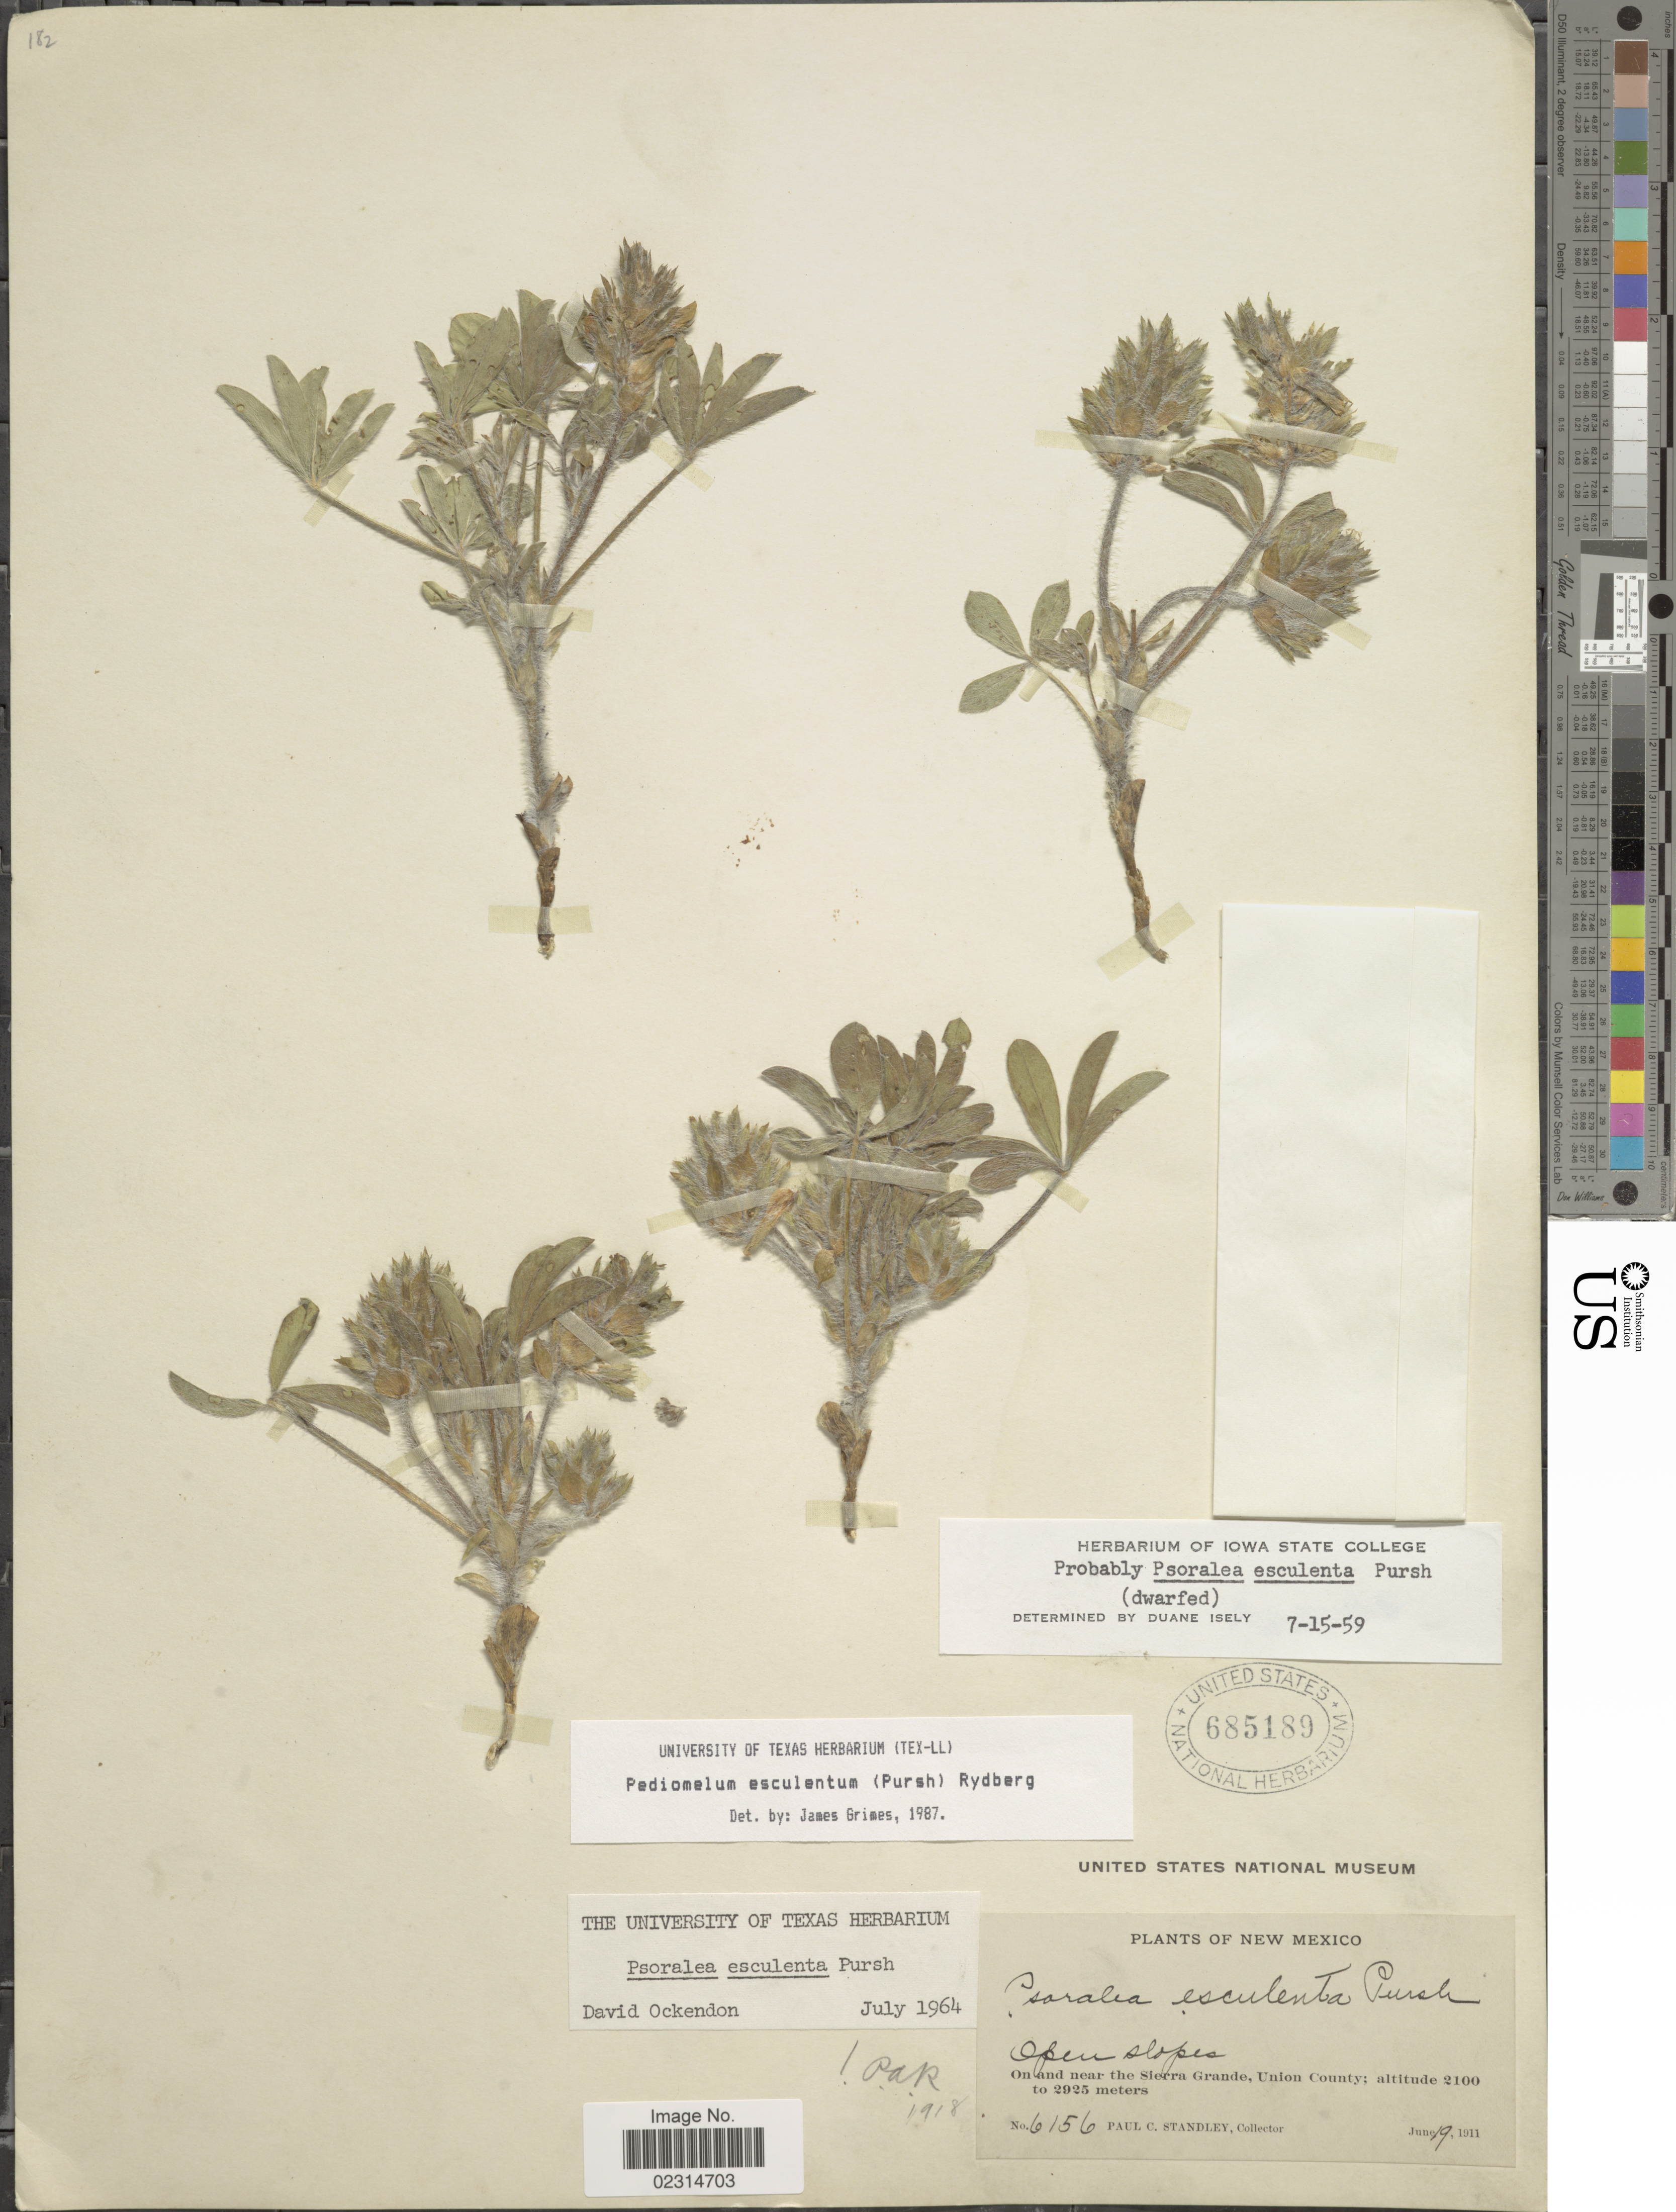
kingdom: Plantae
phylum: Tracheophyta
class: Magnoliopsida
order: Fabales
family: Fabaceae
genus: Pediomelum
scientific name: Pediomelum esculentum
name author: (Pursh) Rydb.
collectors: P. C. Standley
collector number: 6156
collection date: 1911-06-19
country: United States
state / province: New Mexico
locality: Open slopes, On and near the Sierra Grande, Union County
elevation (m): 2100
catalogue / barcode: US 685189